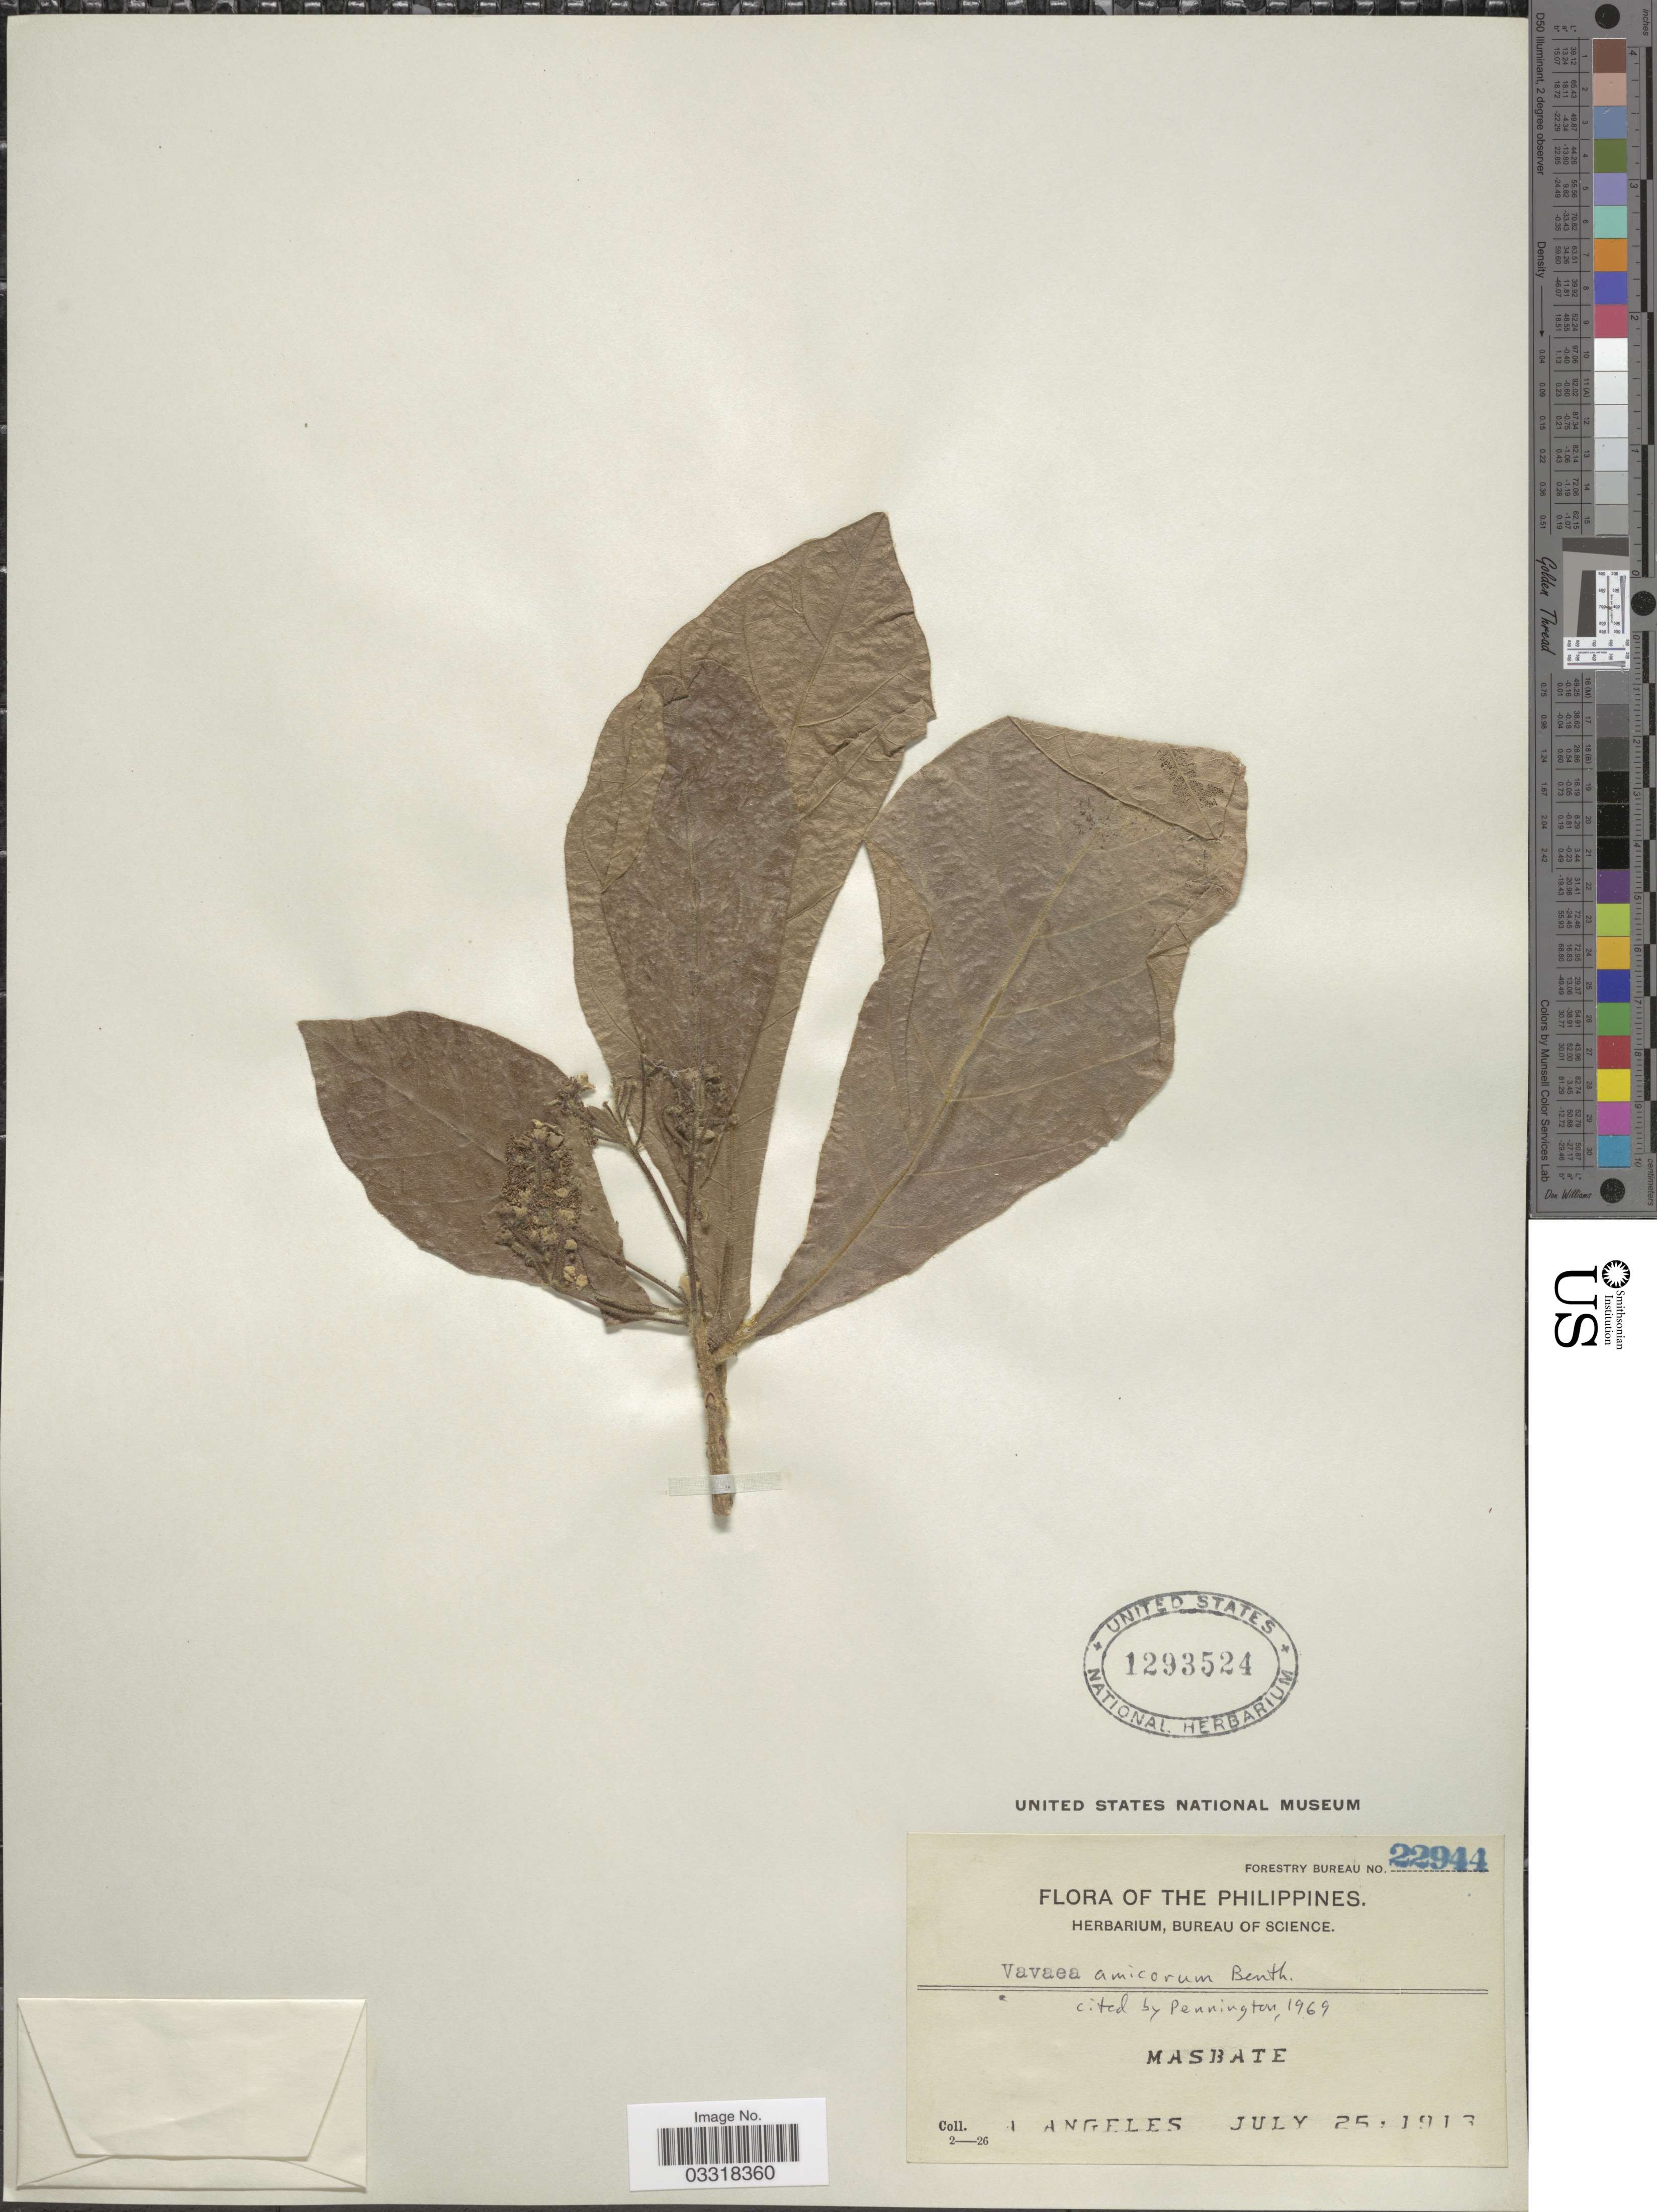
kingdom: Plantae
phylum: Tracheophyta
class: Magnoliopsida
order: Sapindales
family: Meliaceae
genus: Vavaea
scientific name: Vavaea amicorum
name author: Benth.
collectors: A. Angeles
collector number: Forestry Bureau 22944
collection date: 1918-07-25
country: Philippines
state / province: Bicol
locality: Masbate.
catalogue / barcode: US 1293524